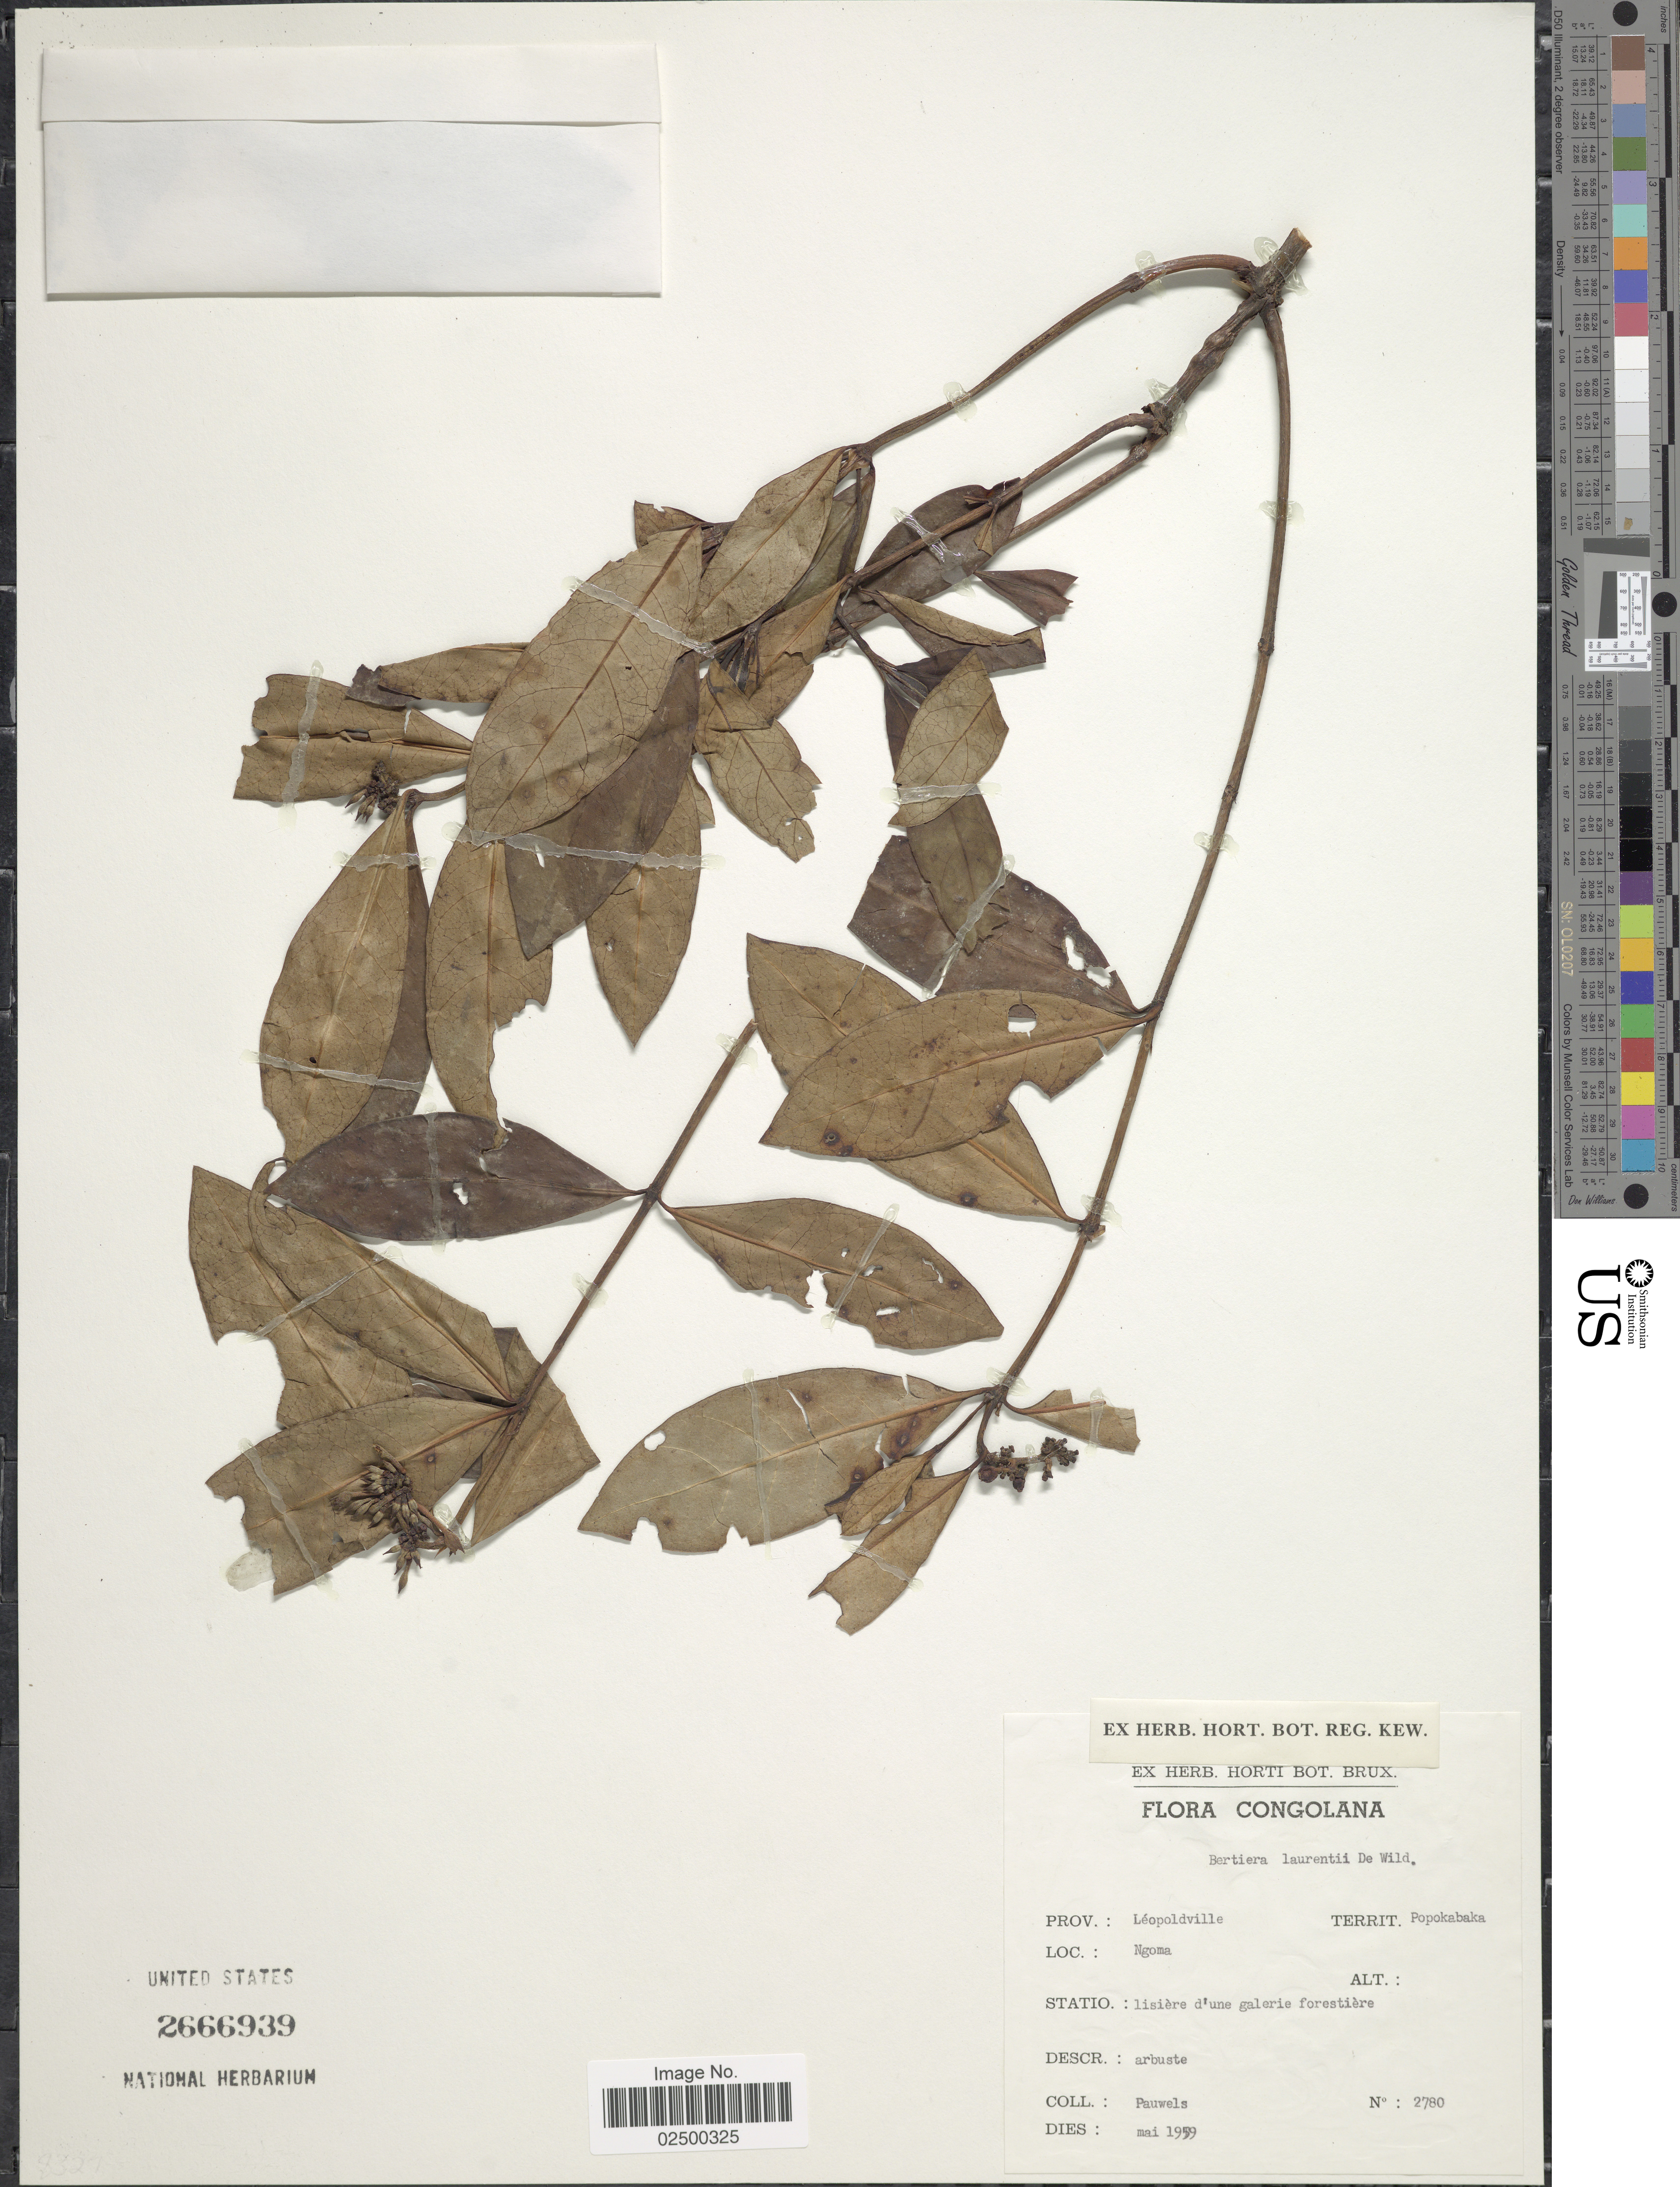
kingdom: Plantae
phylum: Tracheophyta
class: Magnoliopsida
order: Gentianales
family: Rubiaceae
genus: Bertiera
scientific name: Bertiera laurentii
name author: De Wild.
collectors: L. Pauwels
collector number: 2780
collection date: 1959-05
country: Congo, Democratic Republic of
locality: Congolana, Prov. Leopoldville, Ngoma, Popokabaka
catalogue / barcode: US 2666939